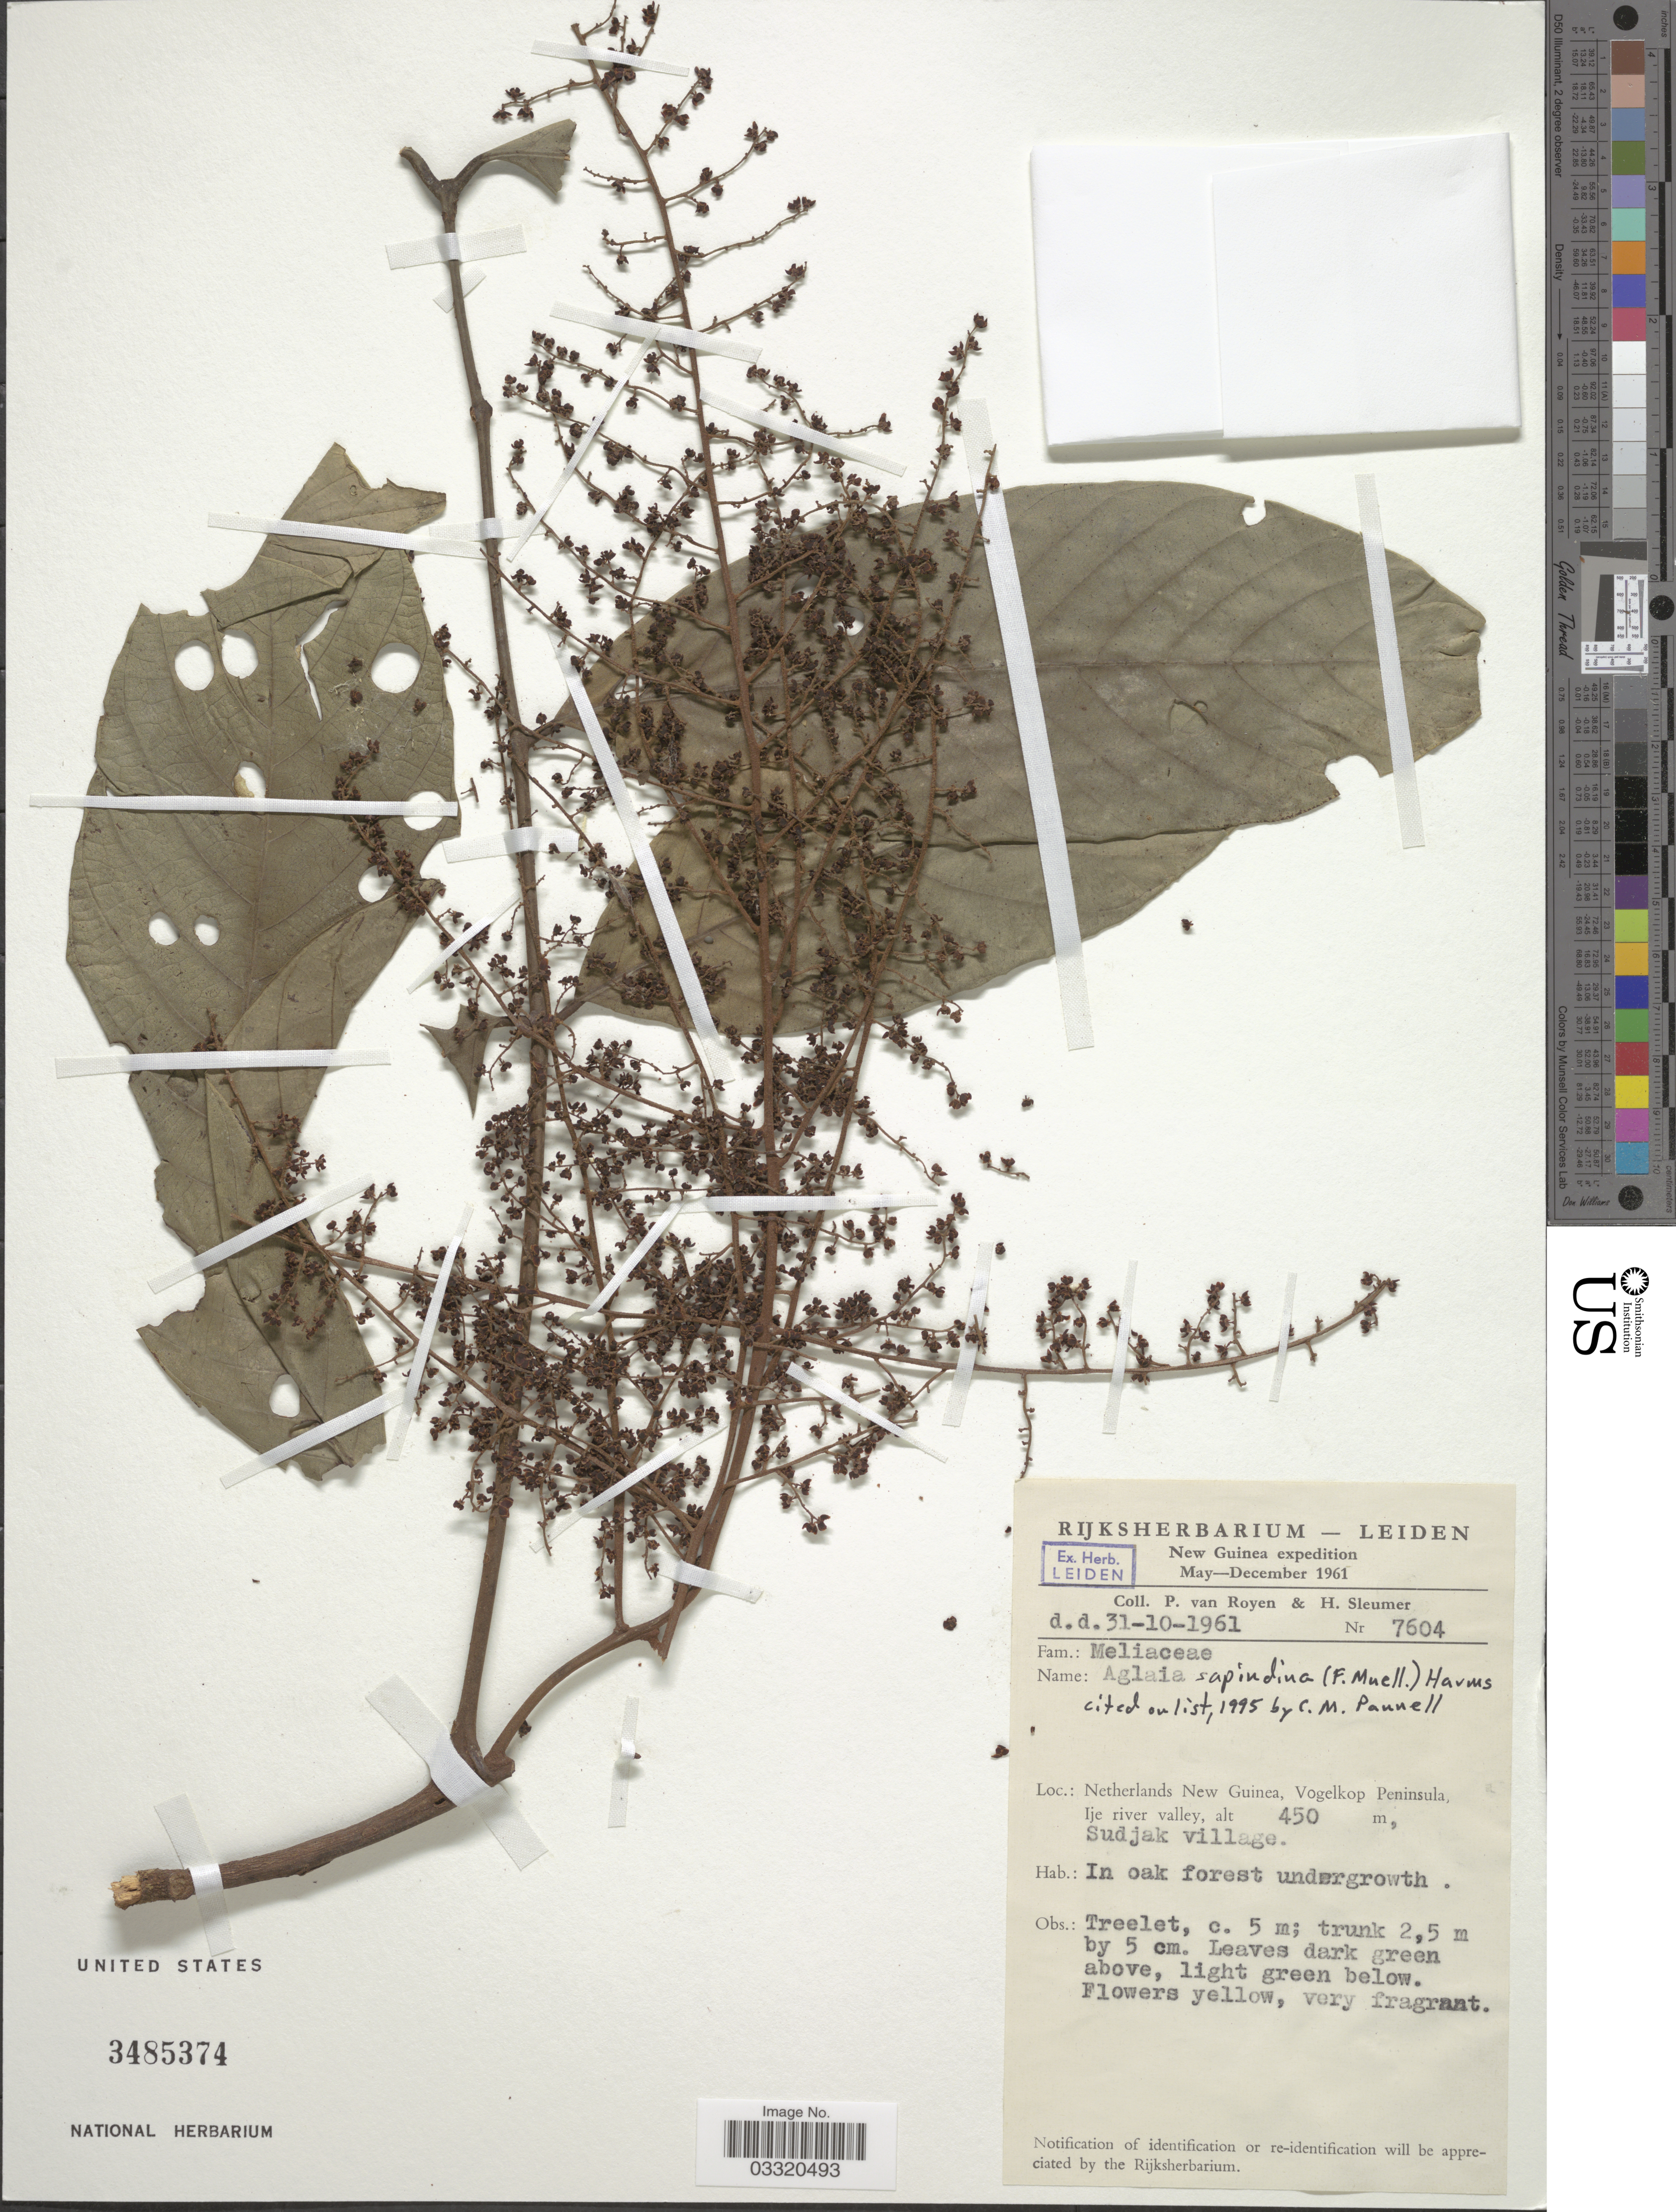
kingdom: Plantae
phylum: Tracheophyta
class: Magnoliopsida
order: Sapindales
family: Meliaceae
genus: Aglaia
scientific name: Aglaia sapindina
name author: (F. Muell.) Harms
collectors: P. van Royen & H. O. Sleumer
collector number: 7604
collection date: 1961-10-31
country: Indonesia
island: New Guinea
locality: Netherlands New Guinea, Vogelkop Peninsula, Ije river valley, Sudjak village.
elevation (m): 450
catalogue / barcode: US 3485374